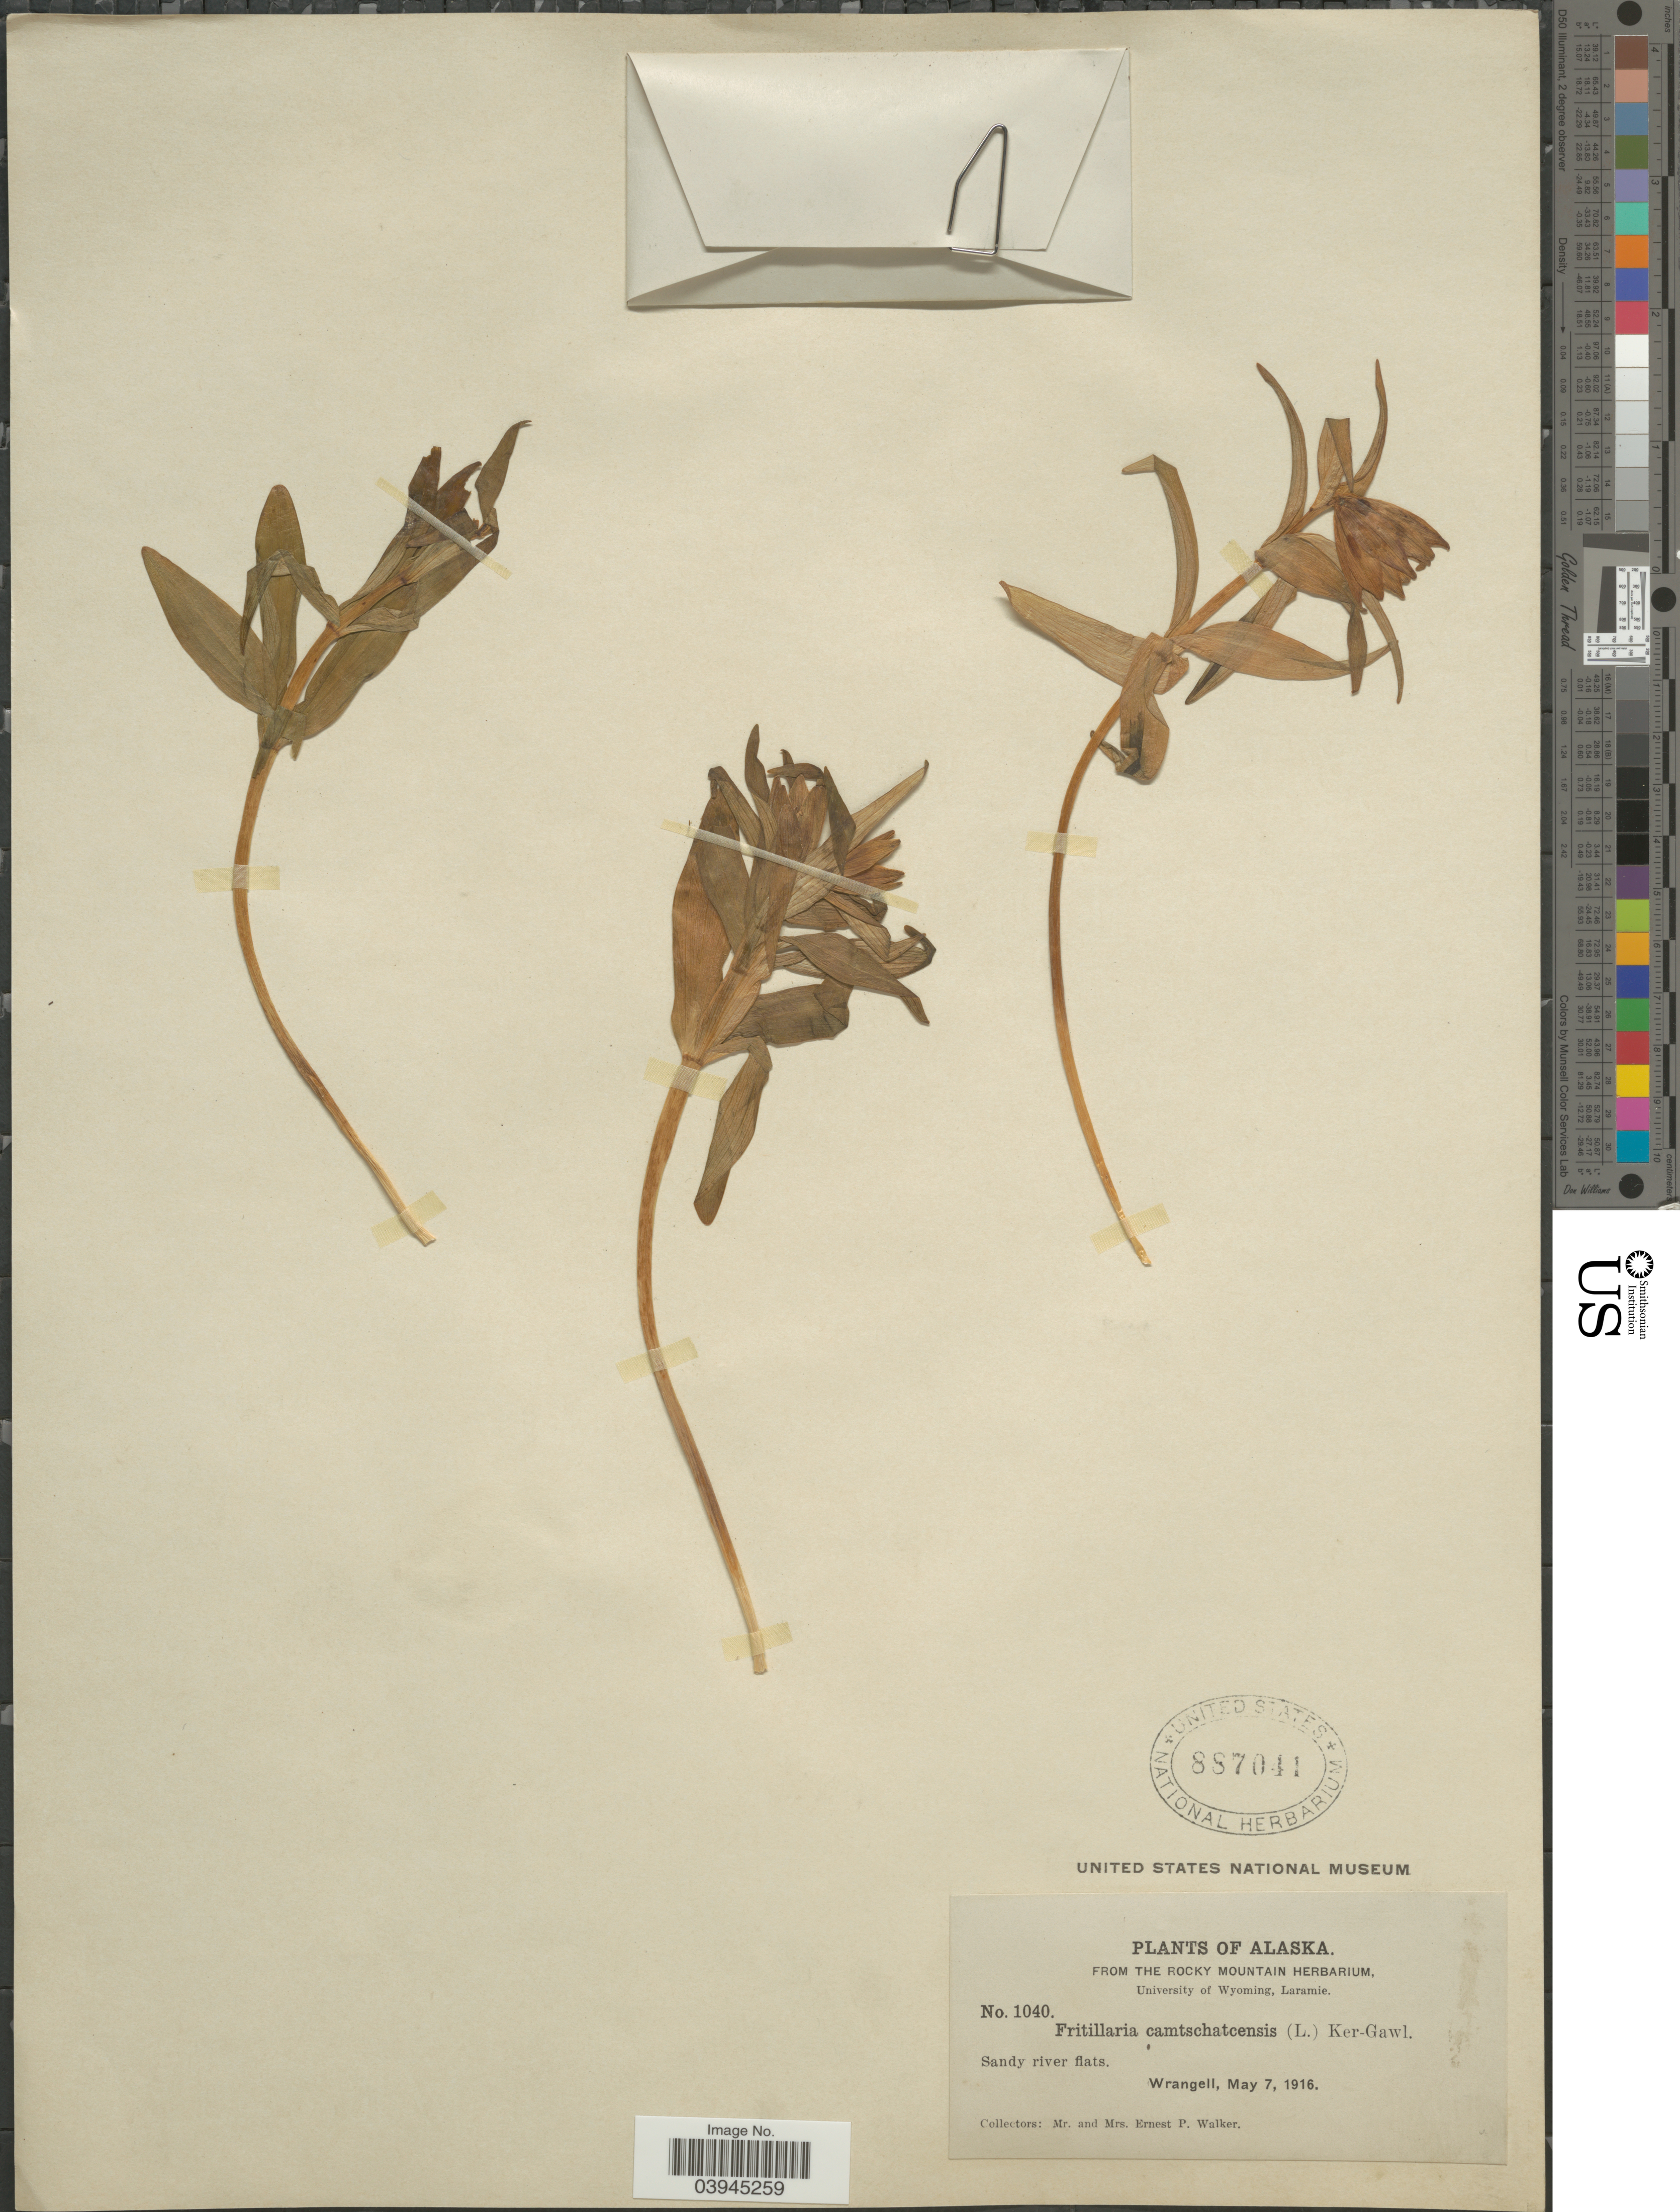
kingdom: Plantae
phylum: Tracheophyta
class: Liliopsida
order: Liliales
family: Liliaceae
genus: Fritillaria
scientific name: Fritillaria camschatcensis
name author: (L.) Ker Gawl.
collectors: E. P. Walker & E. Walker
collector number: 1040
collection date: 1916-05-07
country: United States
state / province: Alaska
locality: Wrangell.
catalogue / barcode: US 887041